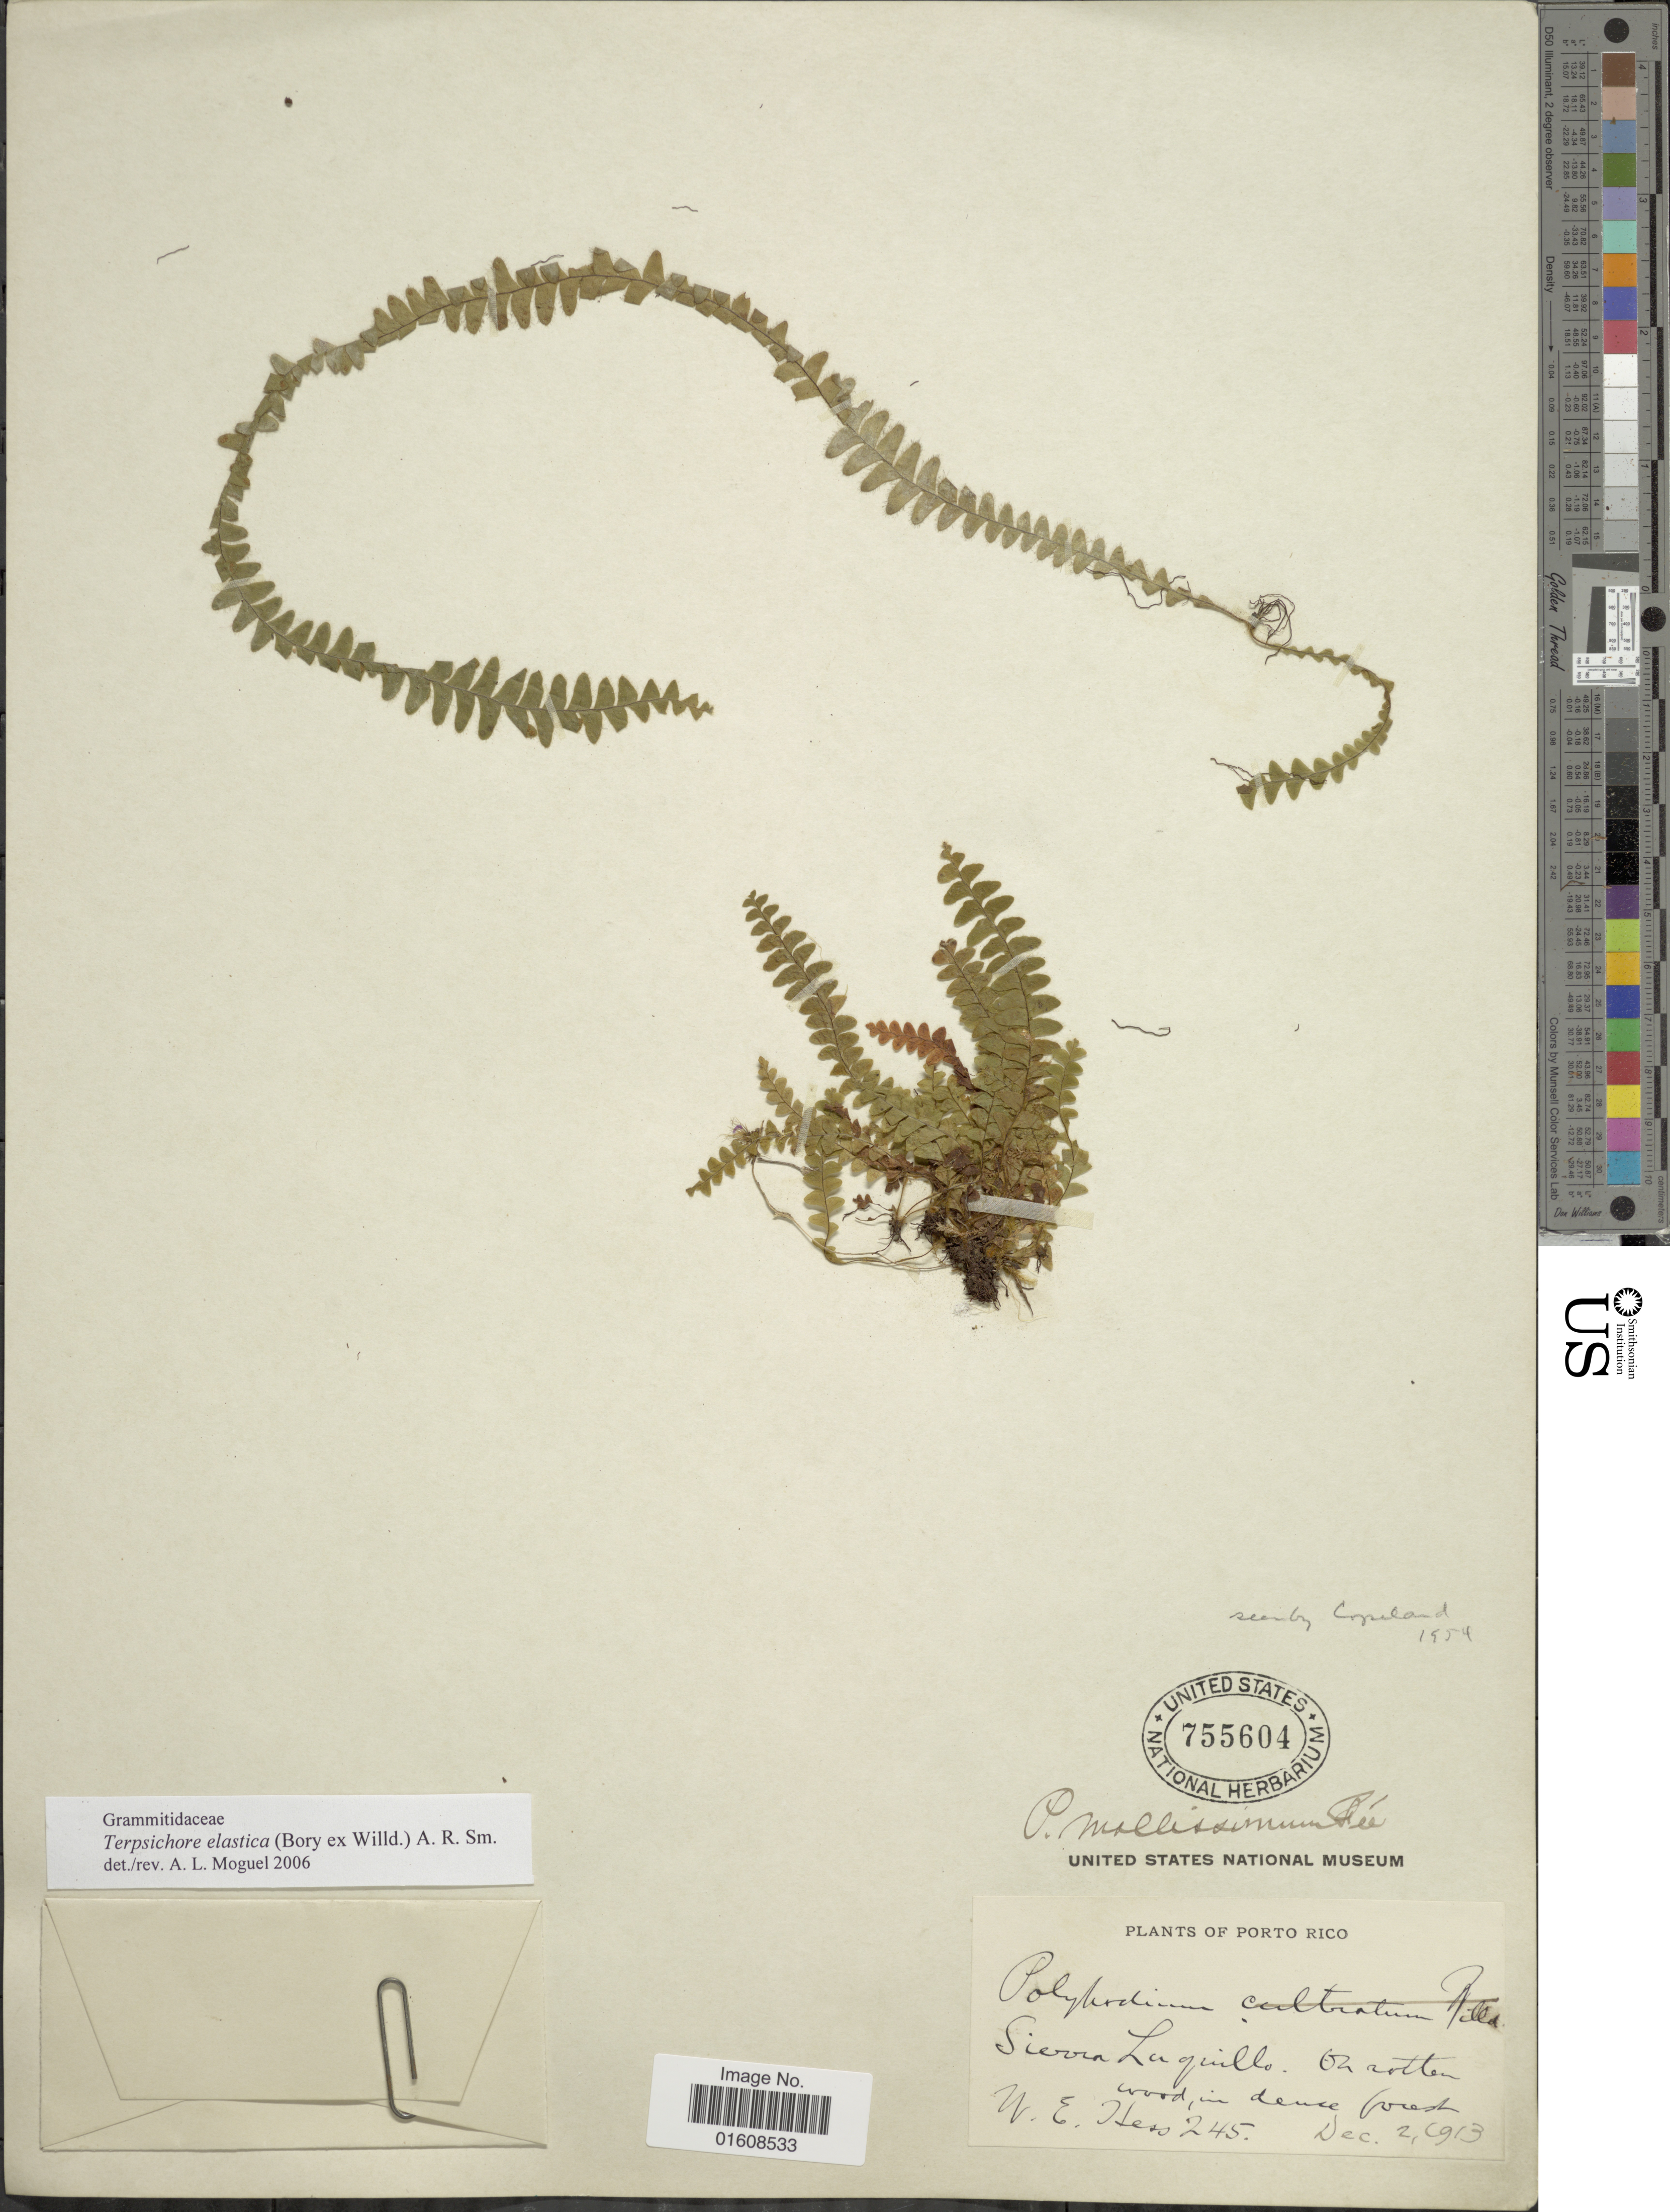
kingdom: Plantae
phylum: Tracheophyta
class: Polypodiopsida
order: Polypodiales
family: Polypodiaceae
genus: Alansmia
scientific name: Alansmia elastica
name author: (Bory ex Willd.) Moguel & M. Kessler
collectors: W. Hess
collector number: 245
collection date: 1913-12-02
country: Puerto Rico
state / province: Luquillo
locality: Porto Rico. Sierra Luquillo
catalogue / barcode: US 755604